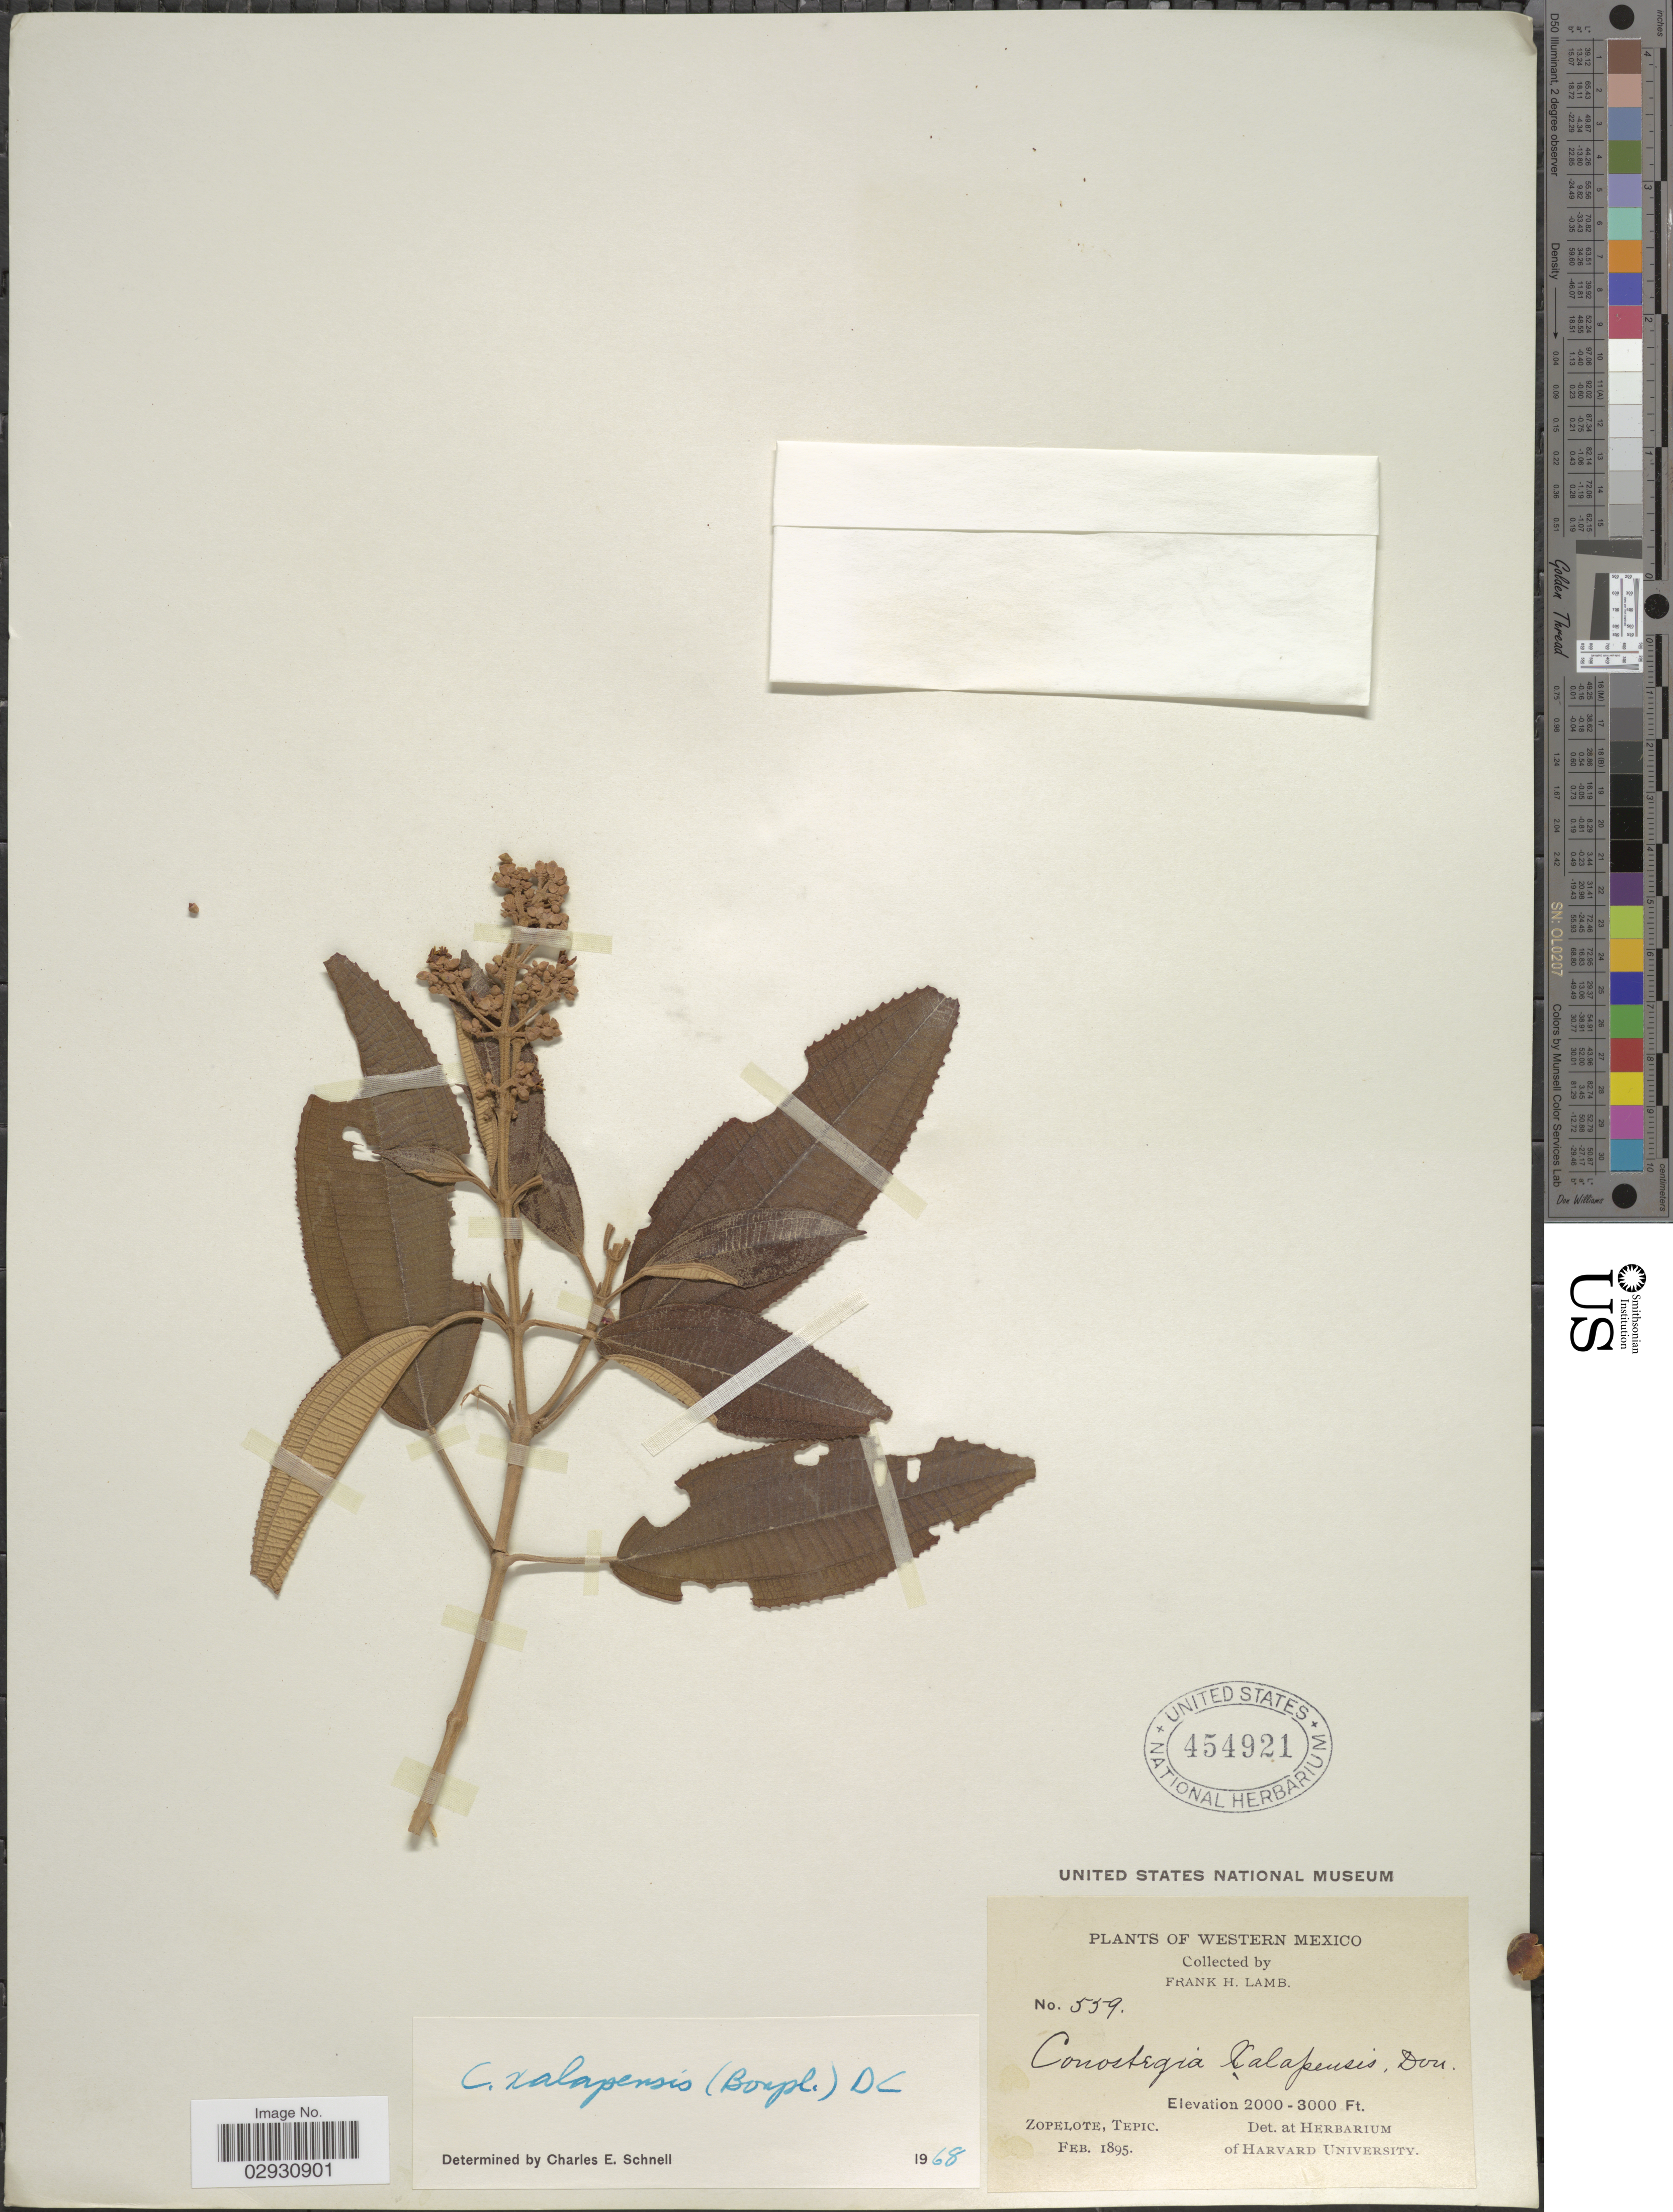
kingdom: Plantae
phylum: Tracheophyta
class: Magnoliopsida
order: Myrtales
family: Melastomataceae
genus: Conostegia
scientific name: Conostegia quadrangularis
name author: Schltdl. ex Steud.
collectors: F. H. Lamb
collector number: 559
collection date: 1895-02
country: Mexico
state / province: Nayarit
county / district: Ruíz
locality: Zopelote [El Zopilote], Tepic [now Nayarit].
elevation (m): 610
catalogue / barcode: US 454921